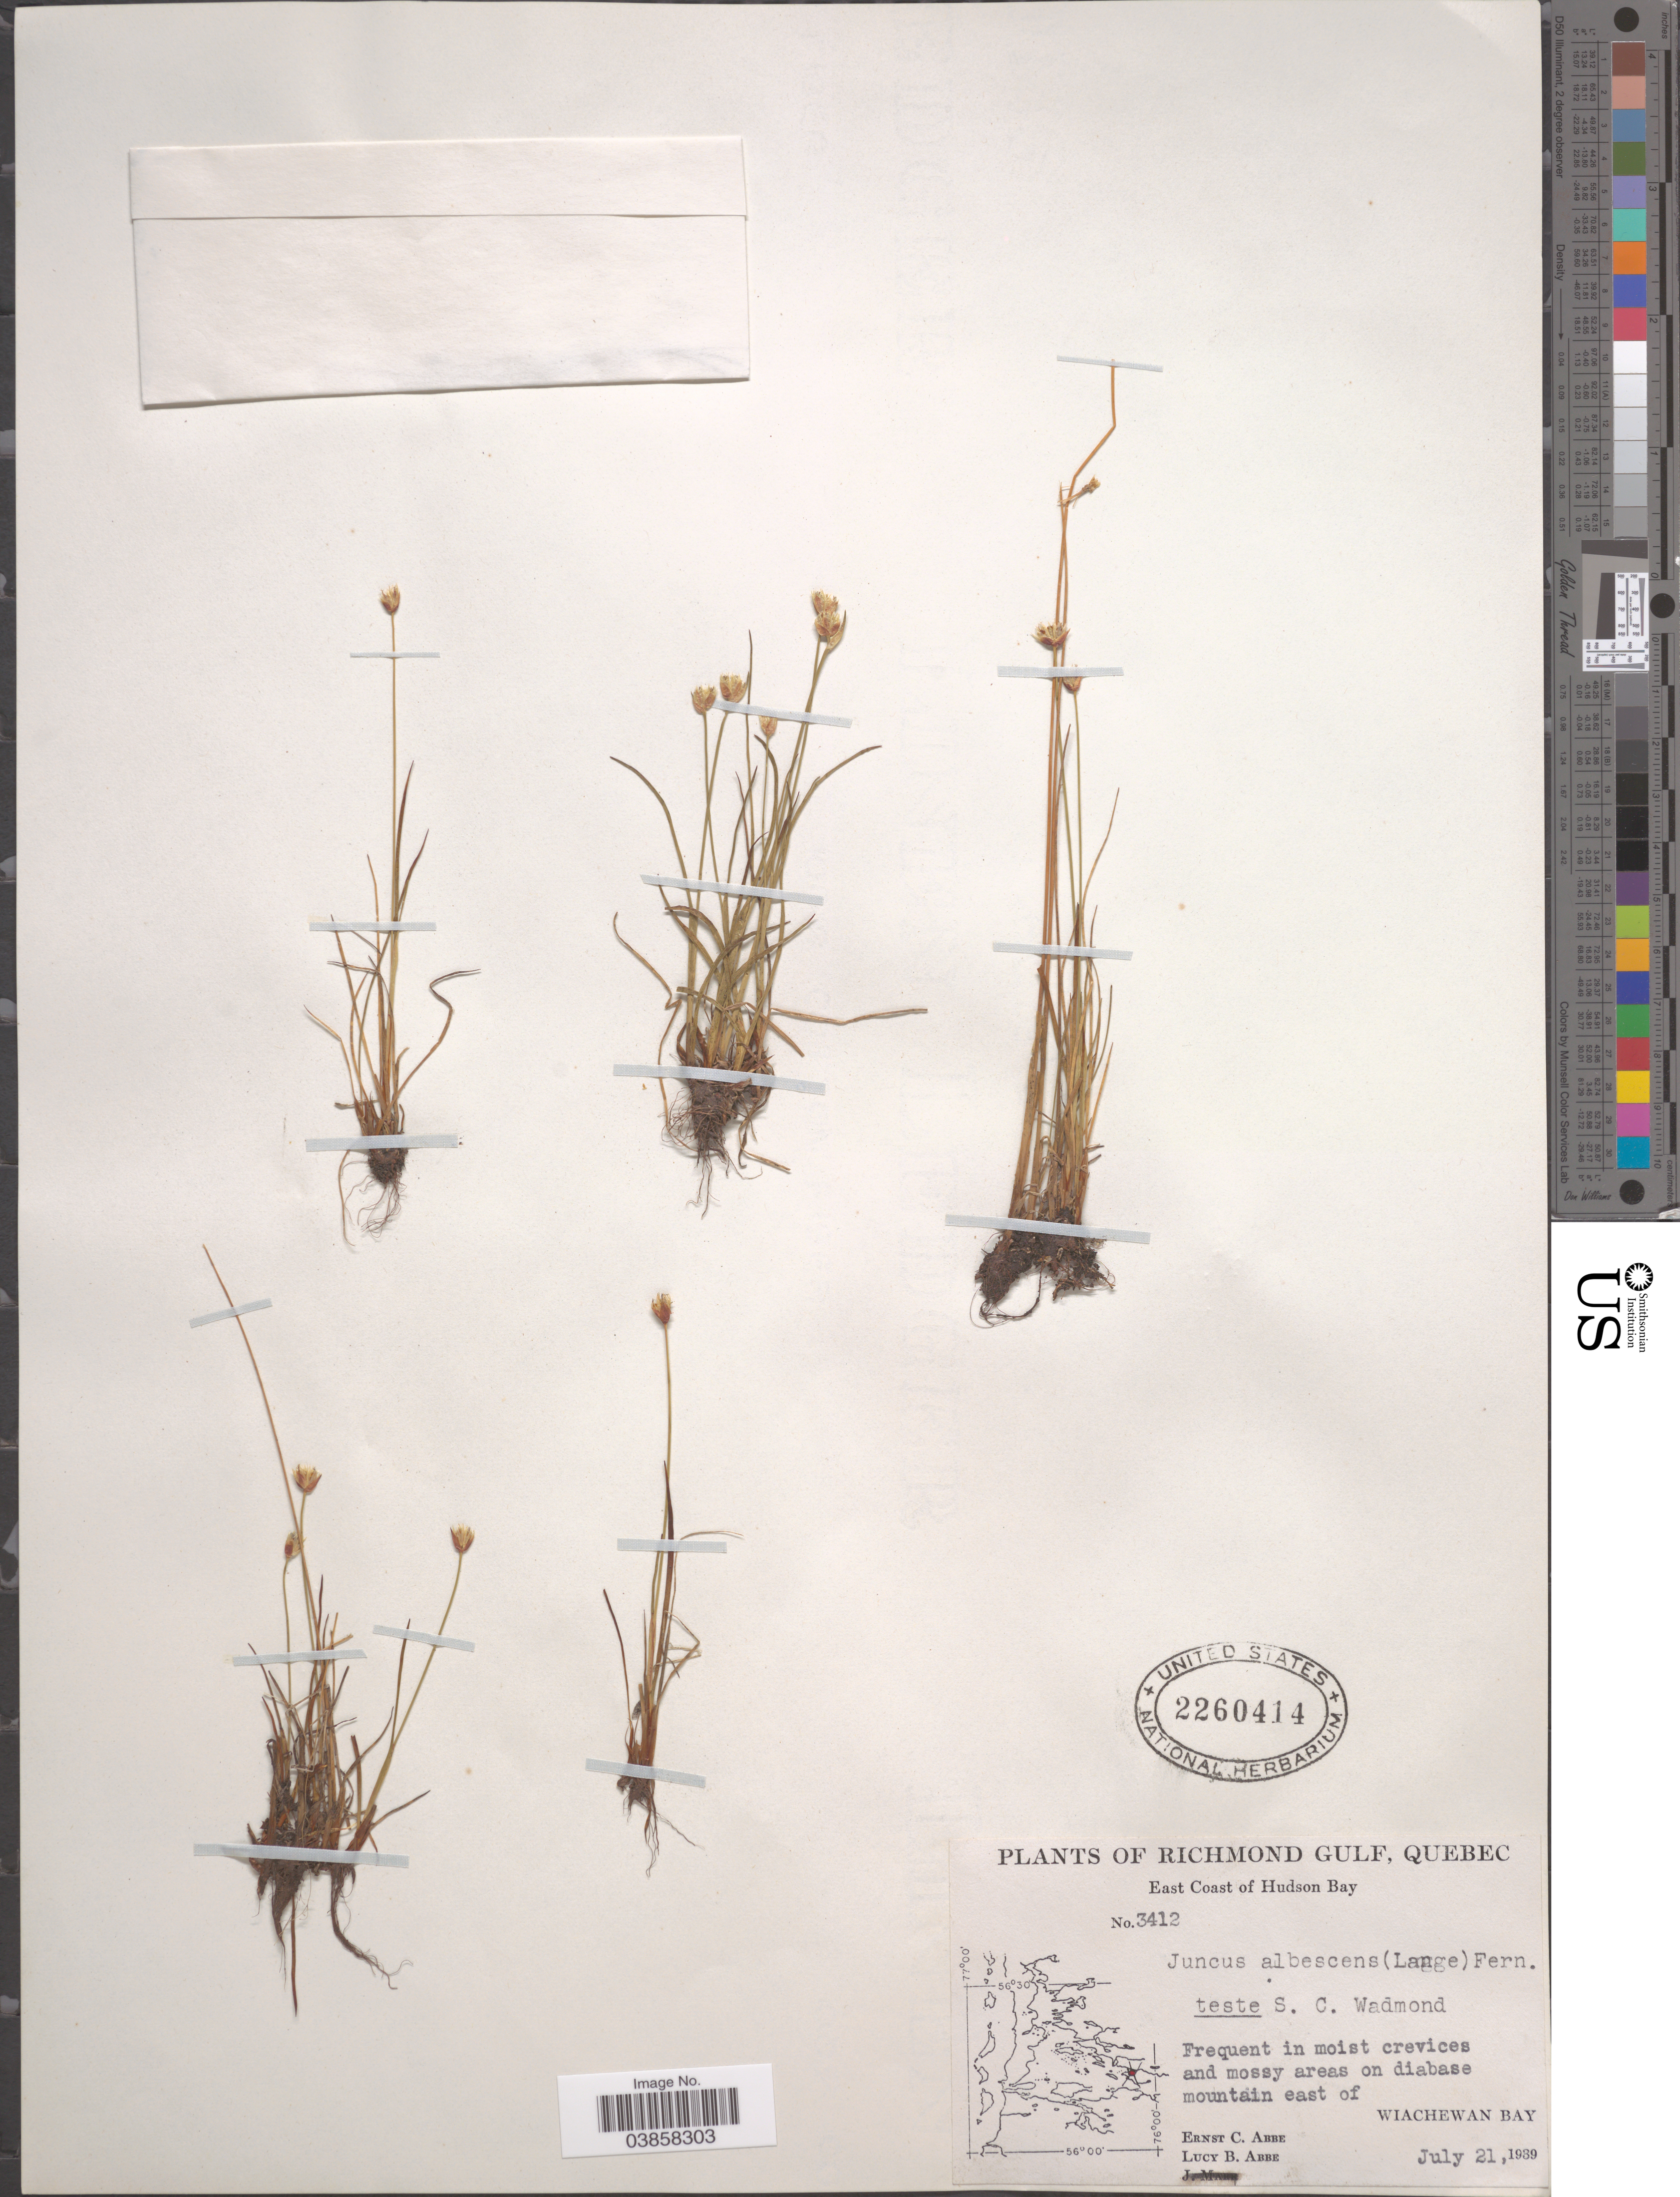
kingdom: Plantae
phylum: Tracheophyta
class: Liliopsida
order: Poales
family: Juncaceae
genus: Juncus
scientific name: Juncus trifidus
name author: L.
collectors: E. C. Abbe & L. B. Abbe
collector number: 3412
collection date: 1939-07-21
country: Canada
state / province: Quebec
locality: Richmond Gulf. East Coast of Hudson Bay. Frequent in moist crevices and mossy areas on diabase mountain east of Wiachewan Bay.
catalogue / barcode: US 2260414